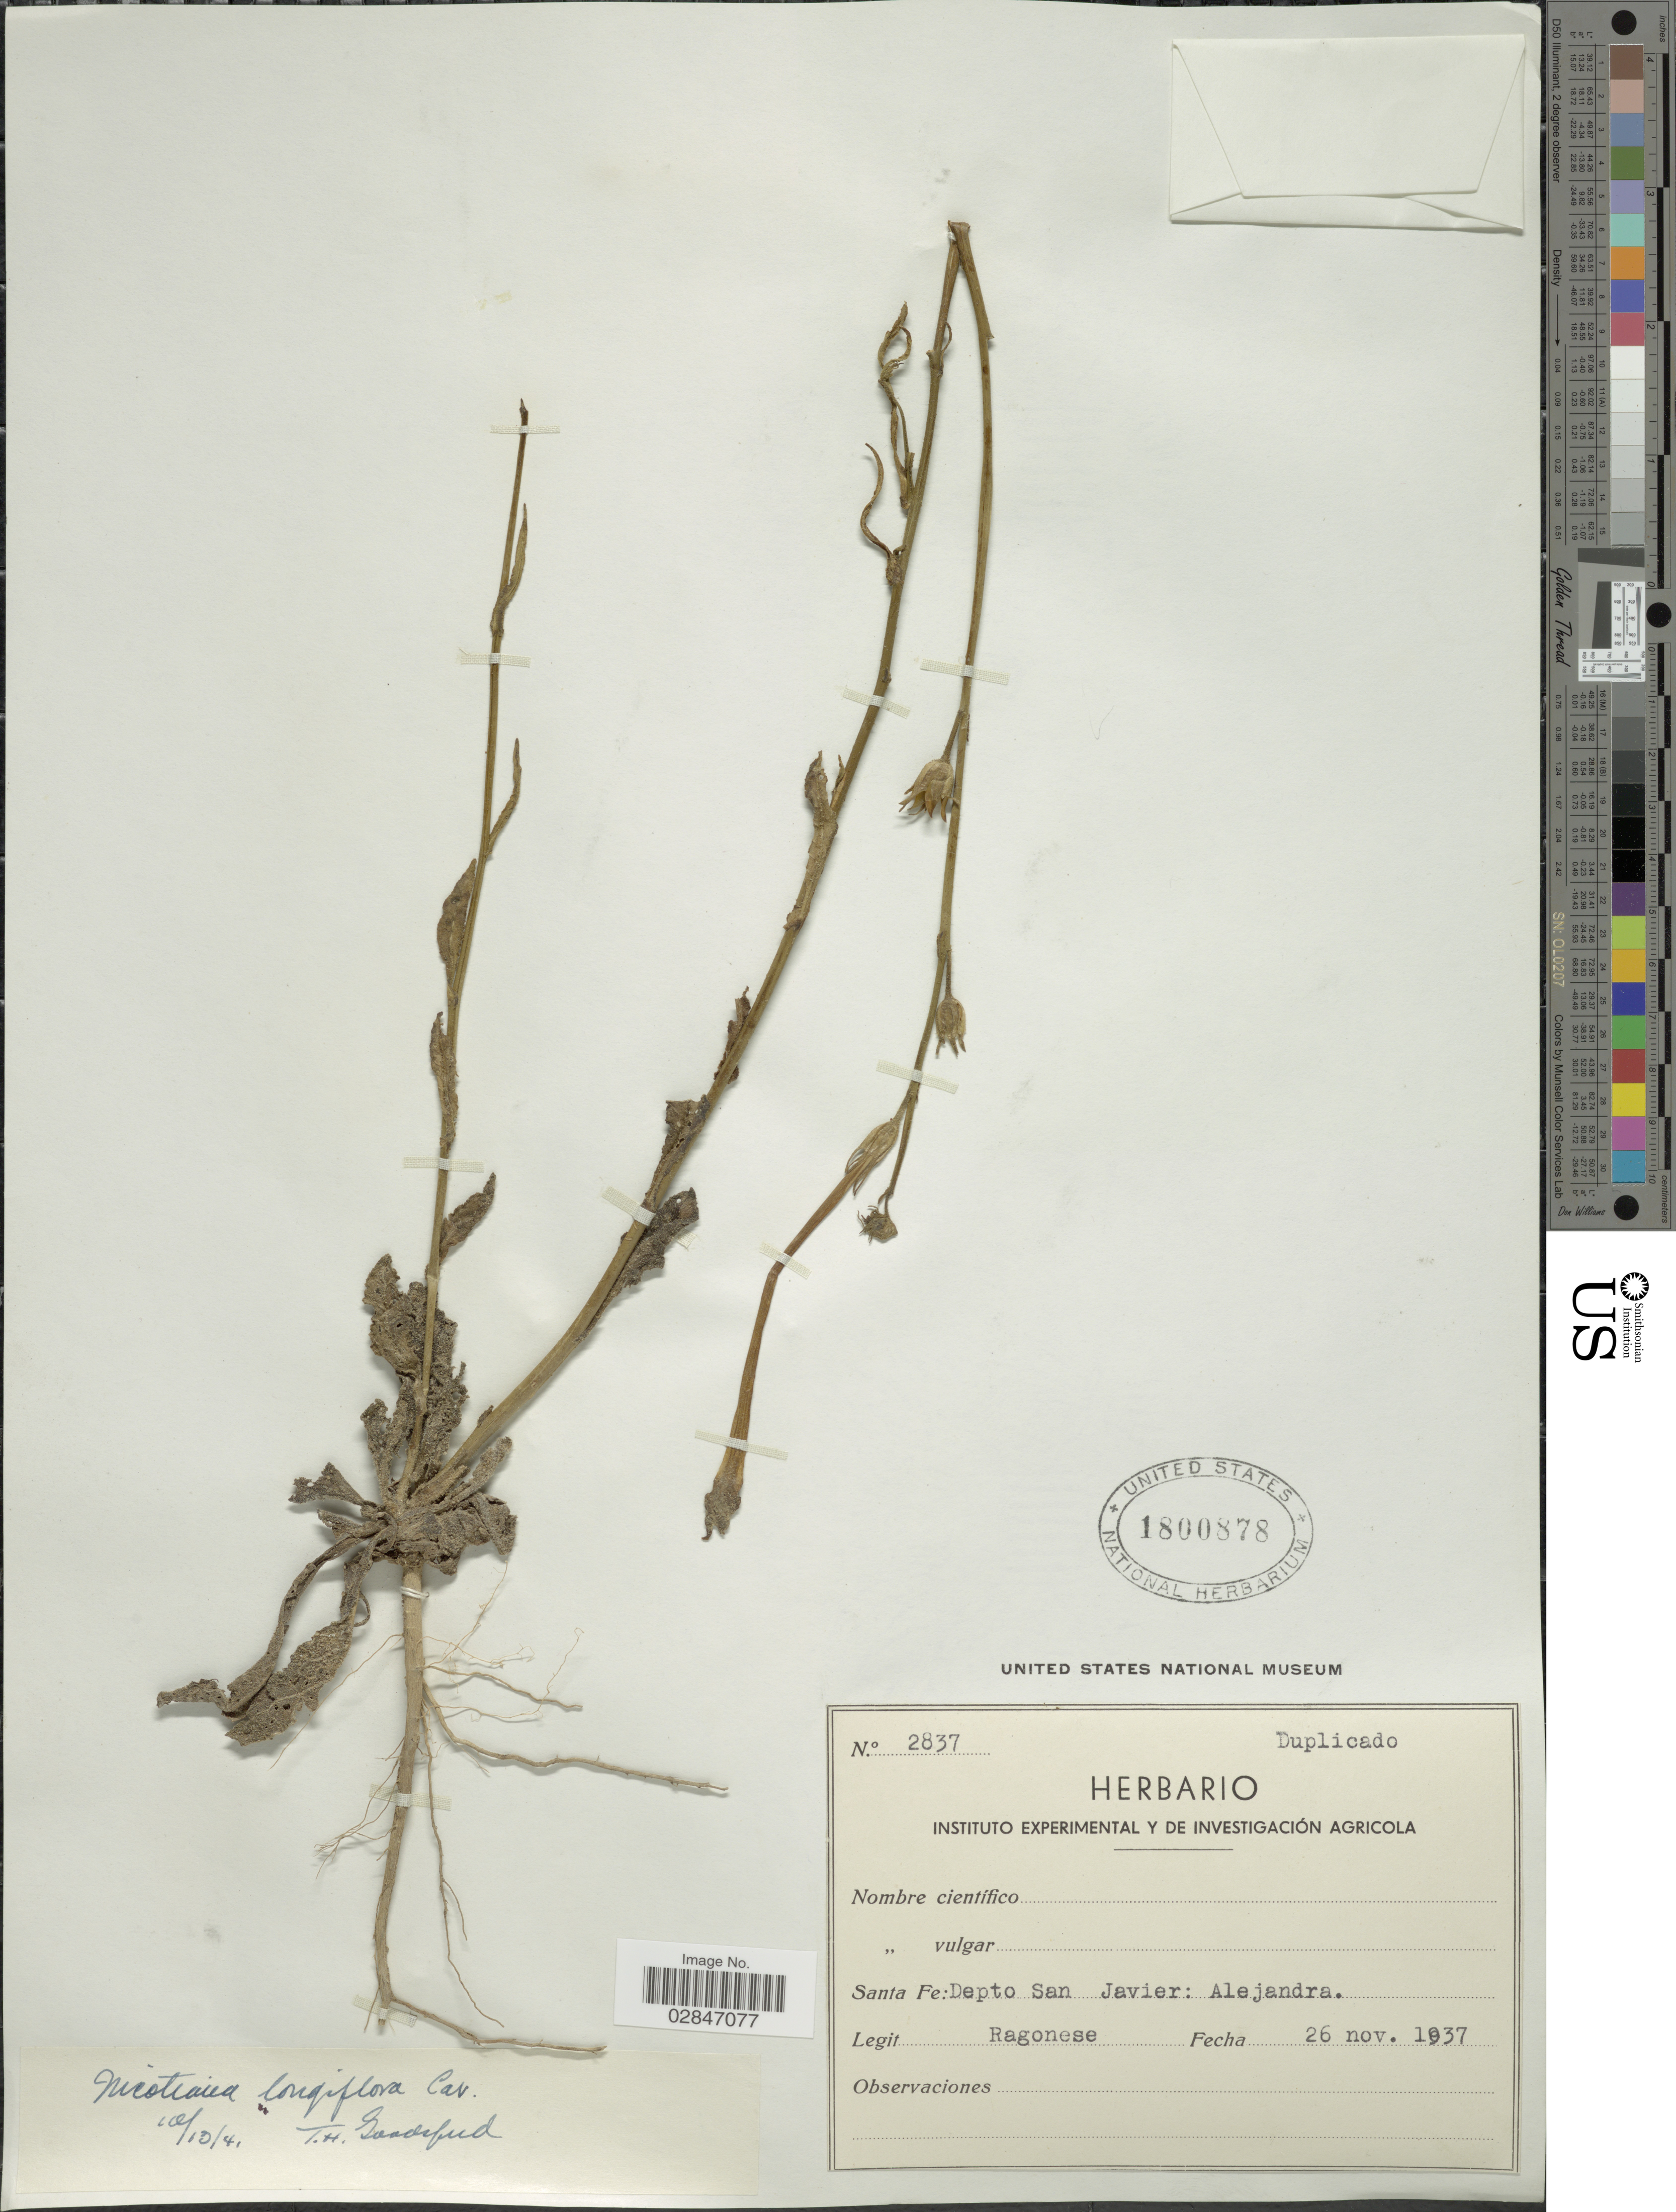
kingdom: Plantae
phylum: Tracheophyta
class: Magnoliopsida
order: Solanales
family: Solanaceae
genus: Nicotiana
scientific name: Nicotiana longiflora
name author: Cav.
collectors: Ragonese, --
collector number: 2837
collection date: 1937-11-26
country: Argentina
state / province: Santa Fe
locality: Santa Fe: Depto San Javier: Alejandra.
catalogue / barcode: US 1800878